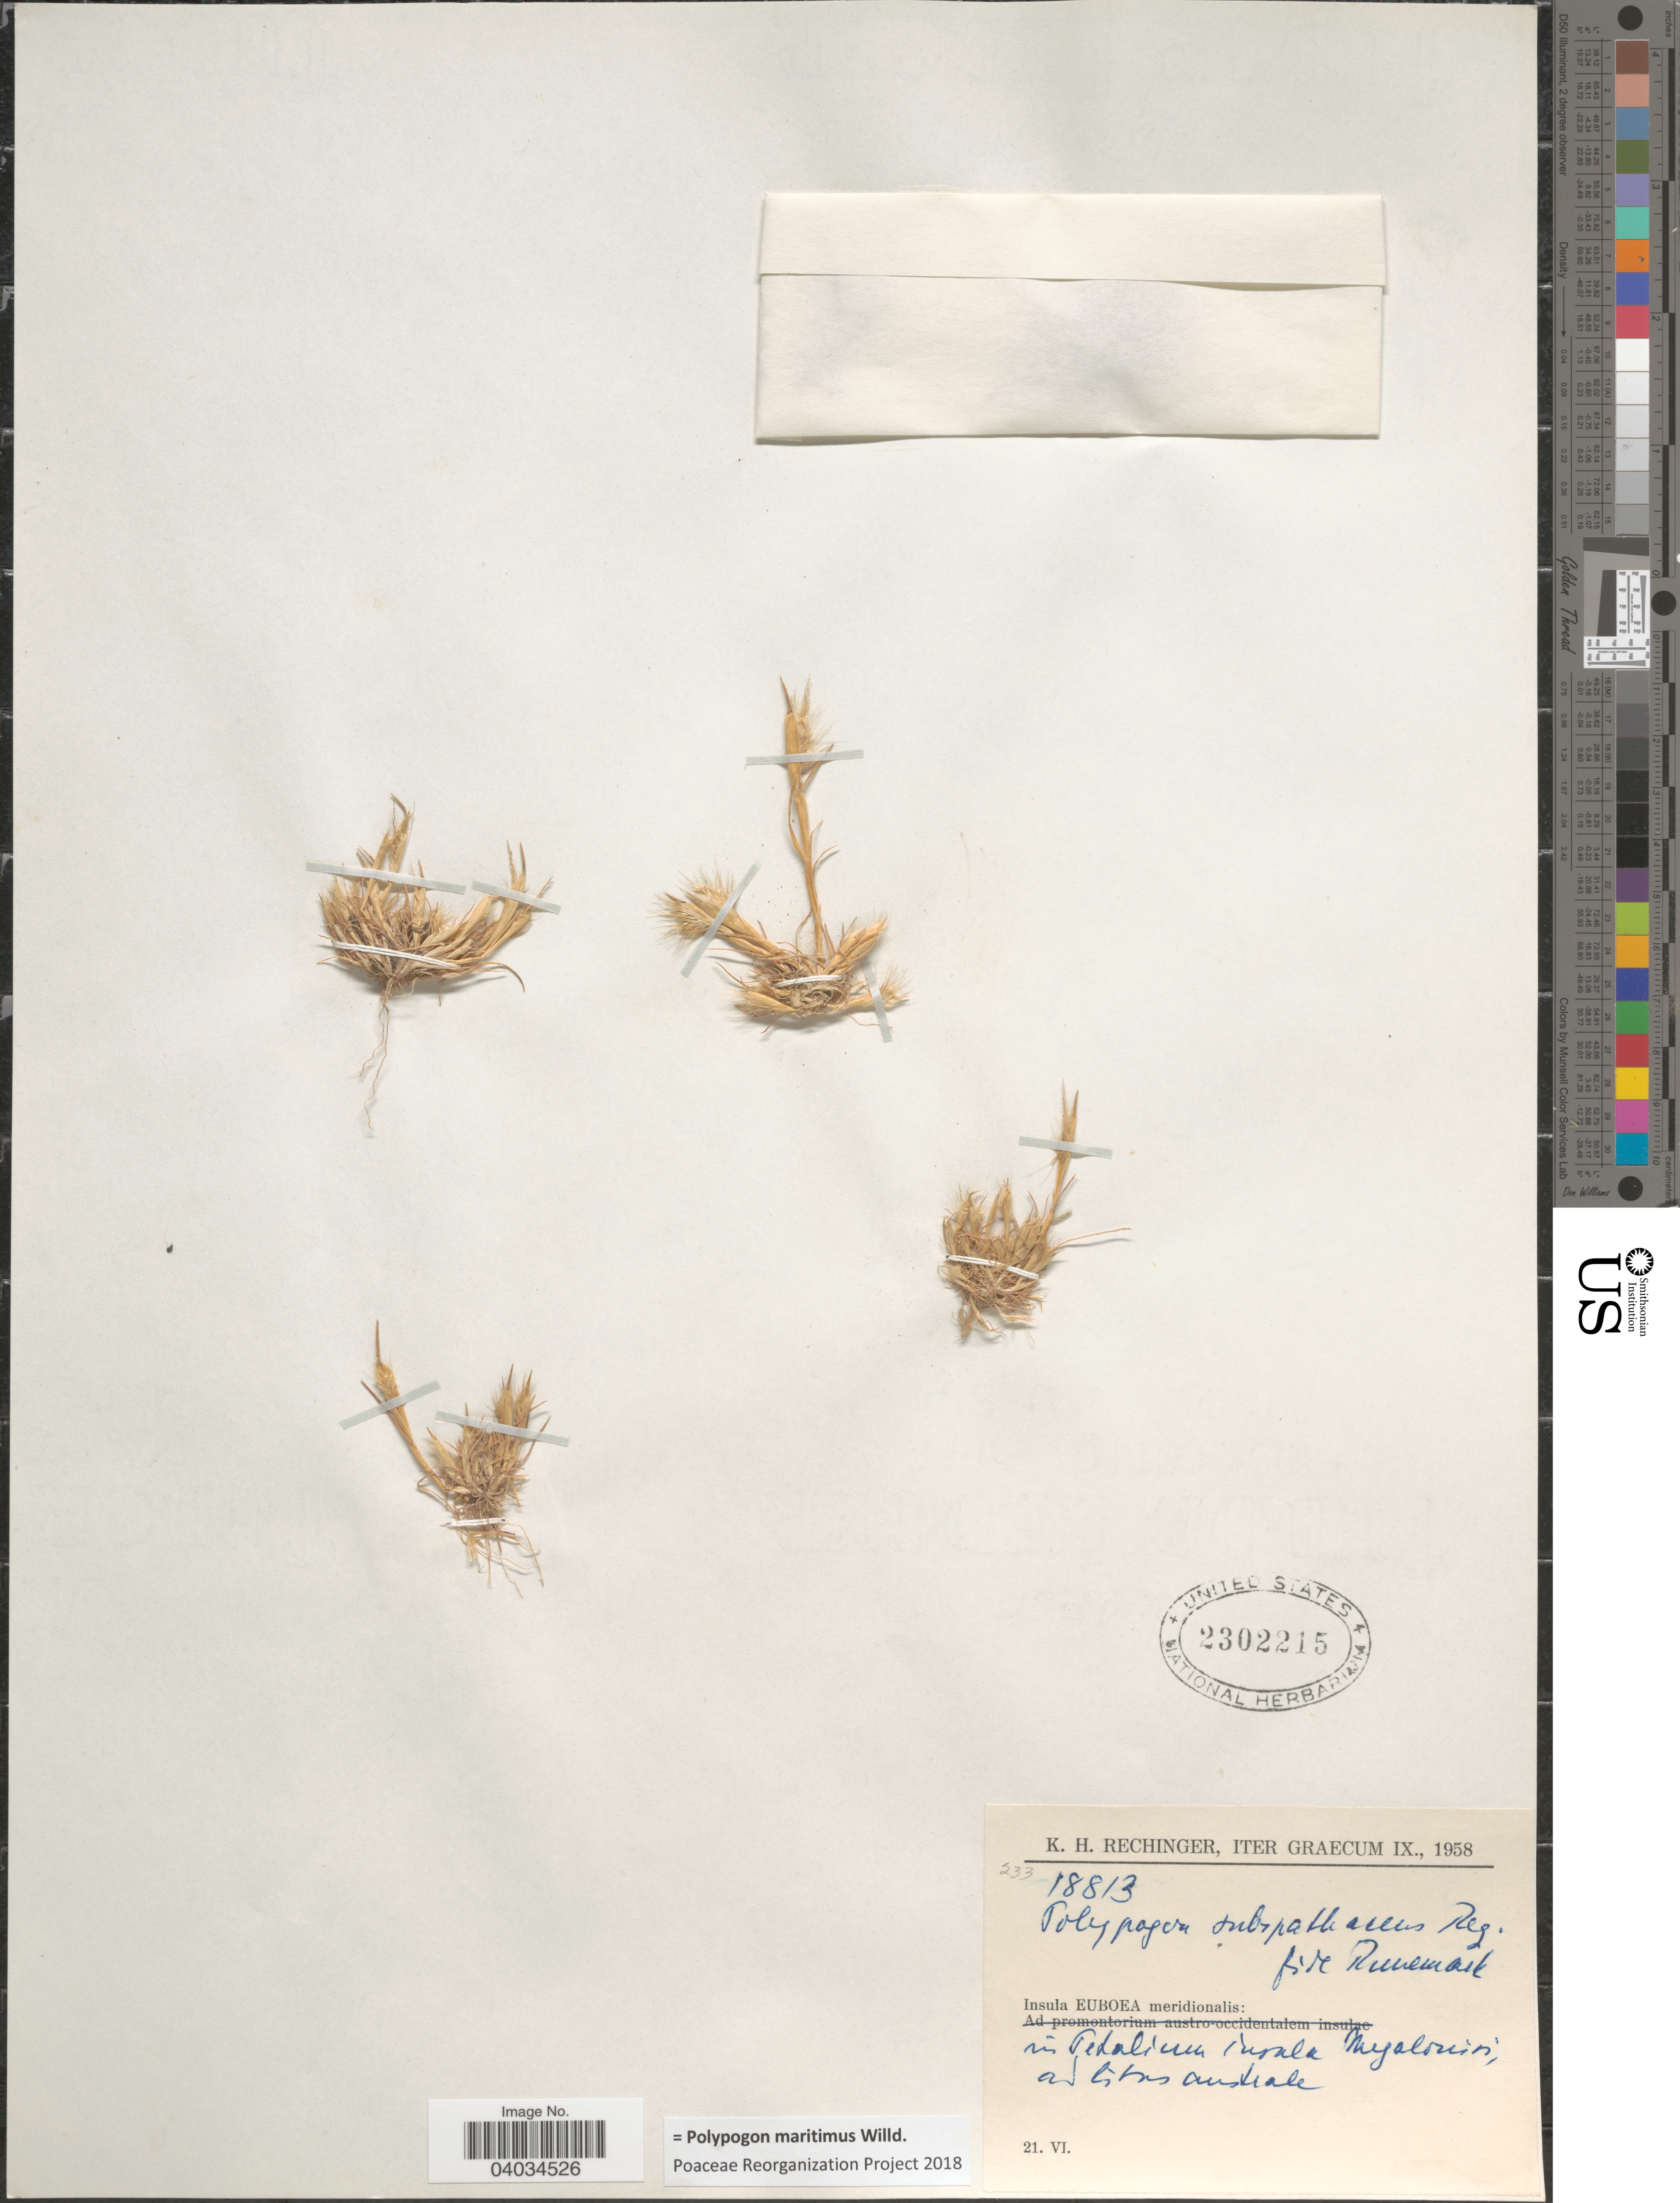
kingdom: Plantae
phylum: Tracheophyta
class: Liliopsida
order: Poales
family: Poaceae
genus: Polypogon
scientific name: Polypogon maritimus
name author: Willd.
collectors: K. H. Rechinger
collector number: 18813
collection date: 1958-06-21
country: Greece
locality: Iter Graecum. Insula Euboea meridionalis: in Petalium insula Megalonísi, ad litos australe.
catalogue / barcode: US 2302215